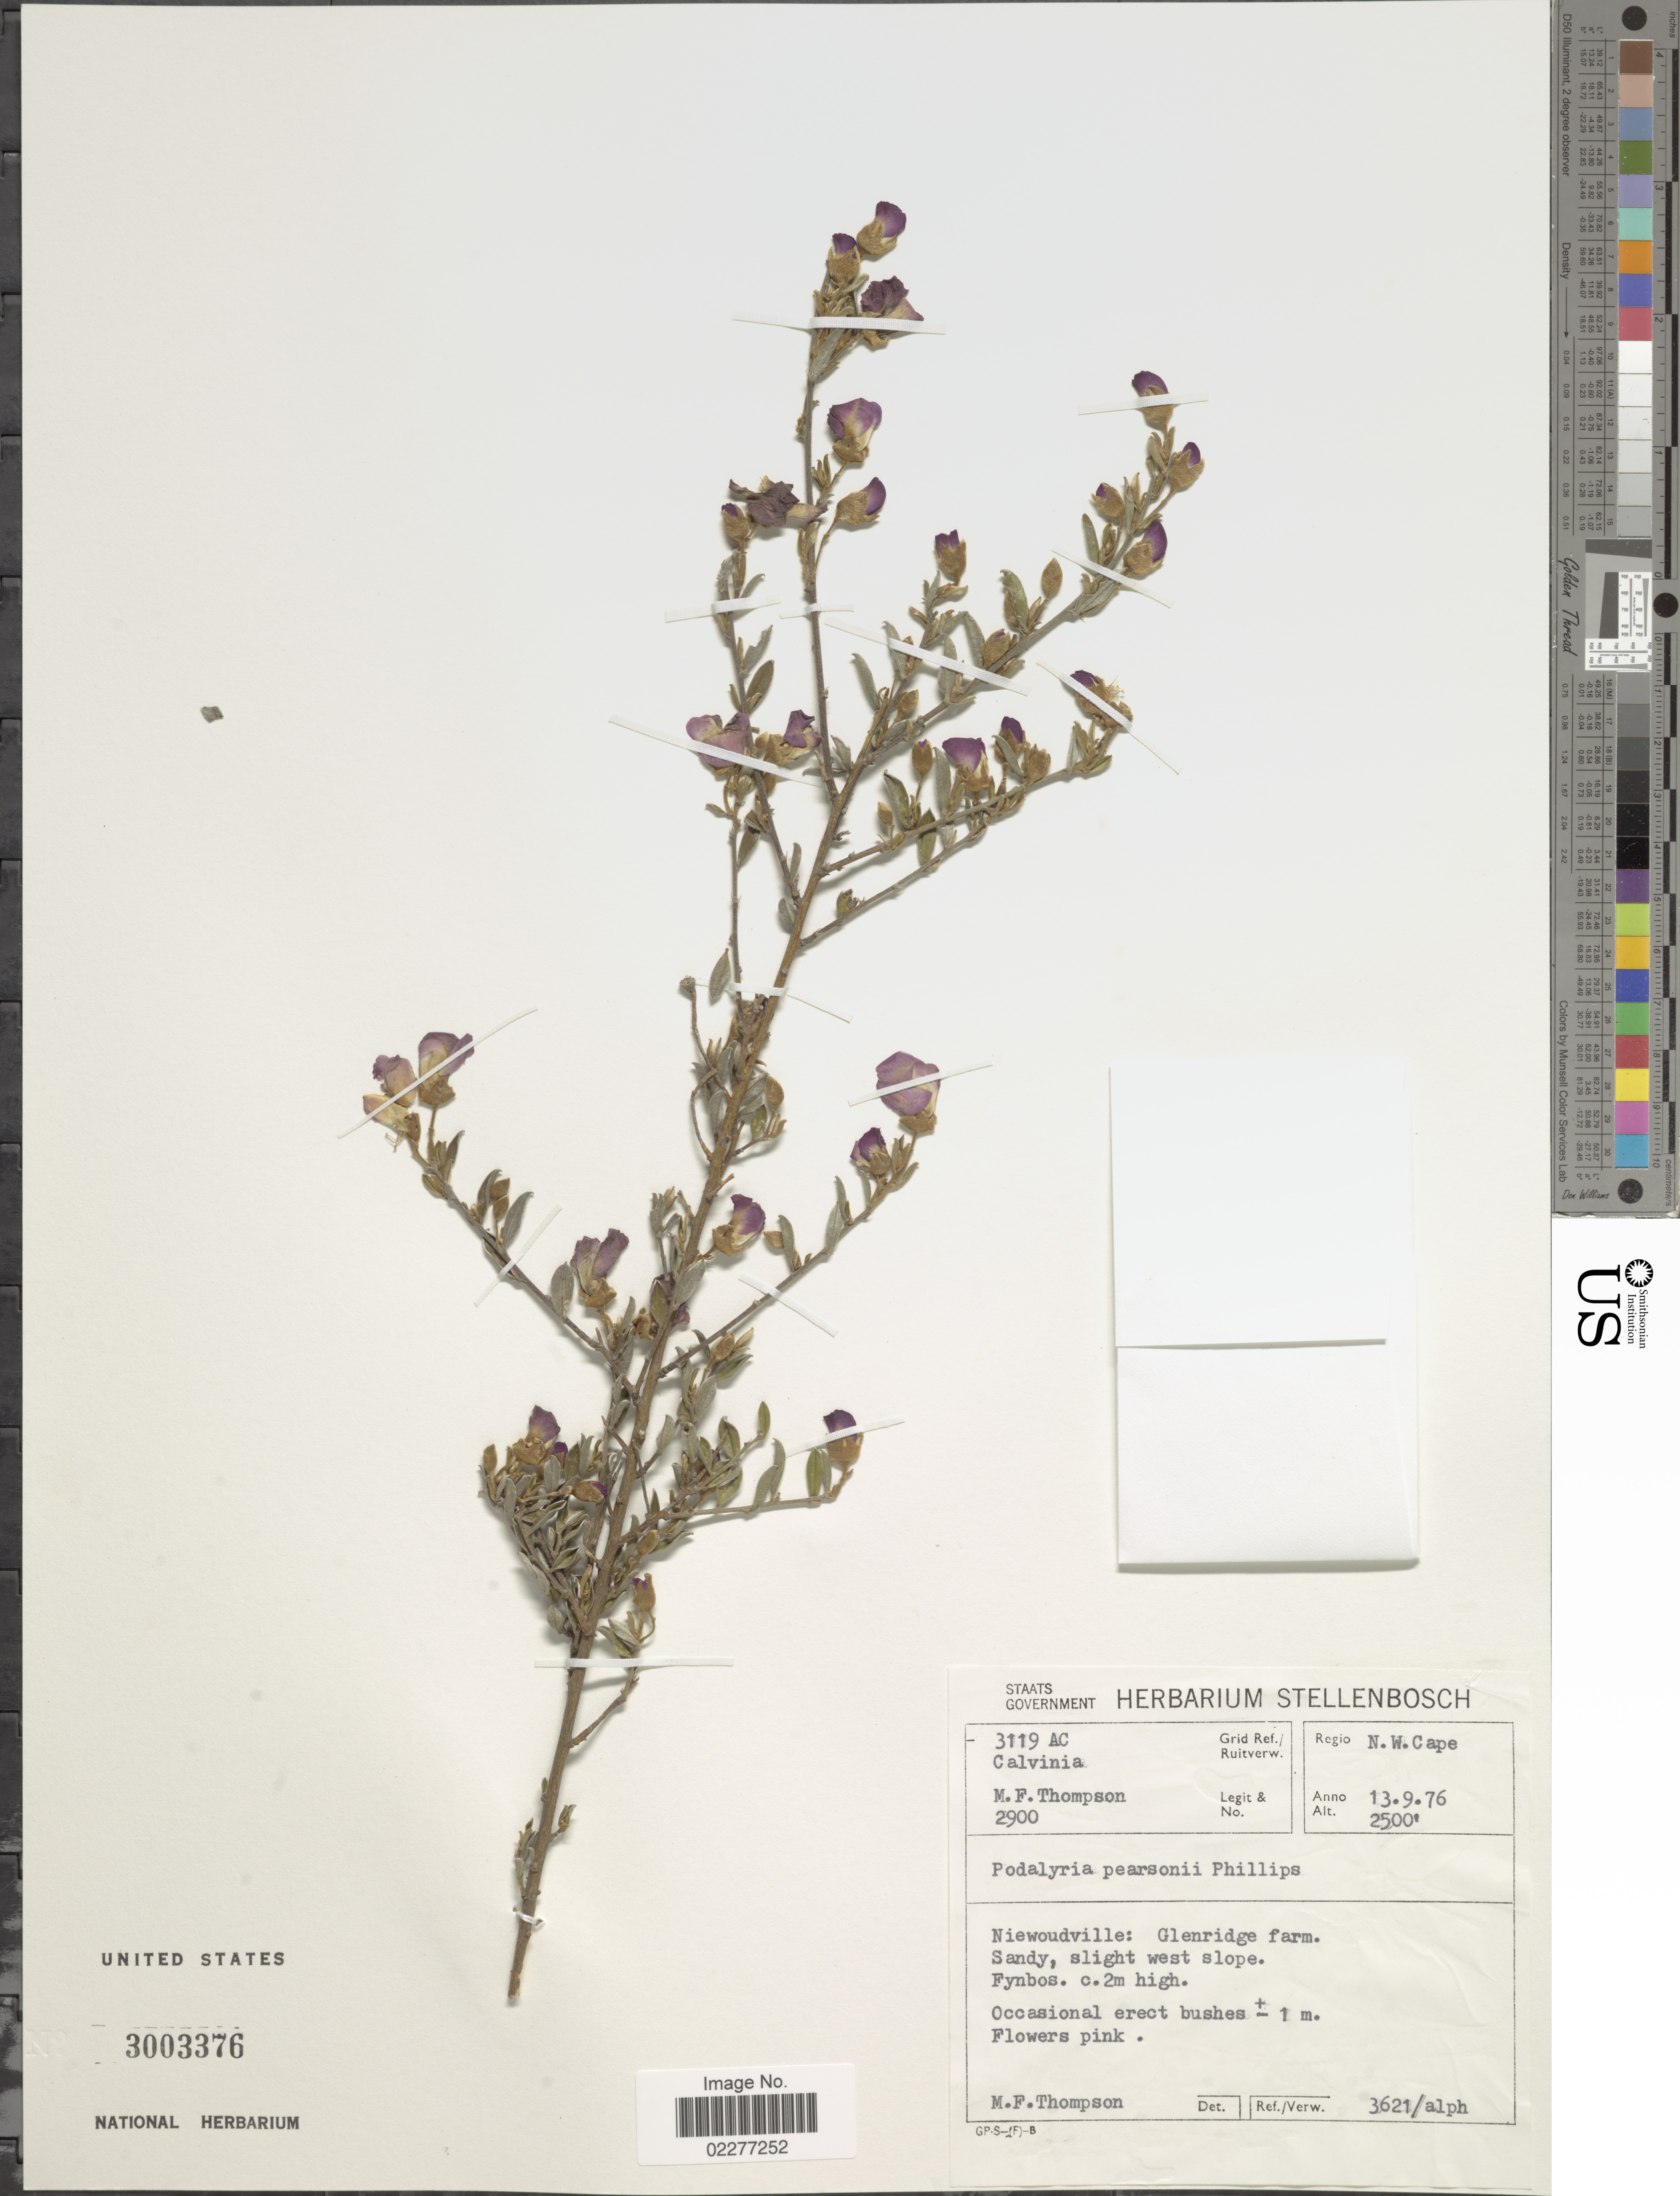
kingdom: Plantae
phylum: Tracheophyta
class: Magnoliopsida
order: Fabales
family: Fabaceae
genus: Podalyria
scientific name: Podalyria pearsonii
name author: Phillips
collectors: M. F. Thompson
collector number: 2900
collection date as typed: Transcribed d/m/y: 13/9/76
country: South Africa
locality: Regio N.W. Cape, Niewoudville: Glenridge farm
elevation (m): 762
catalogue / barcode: US 3003376